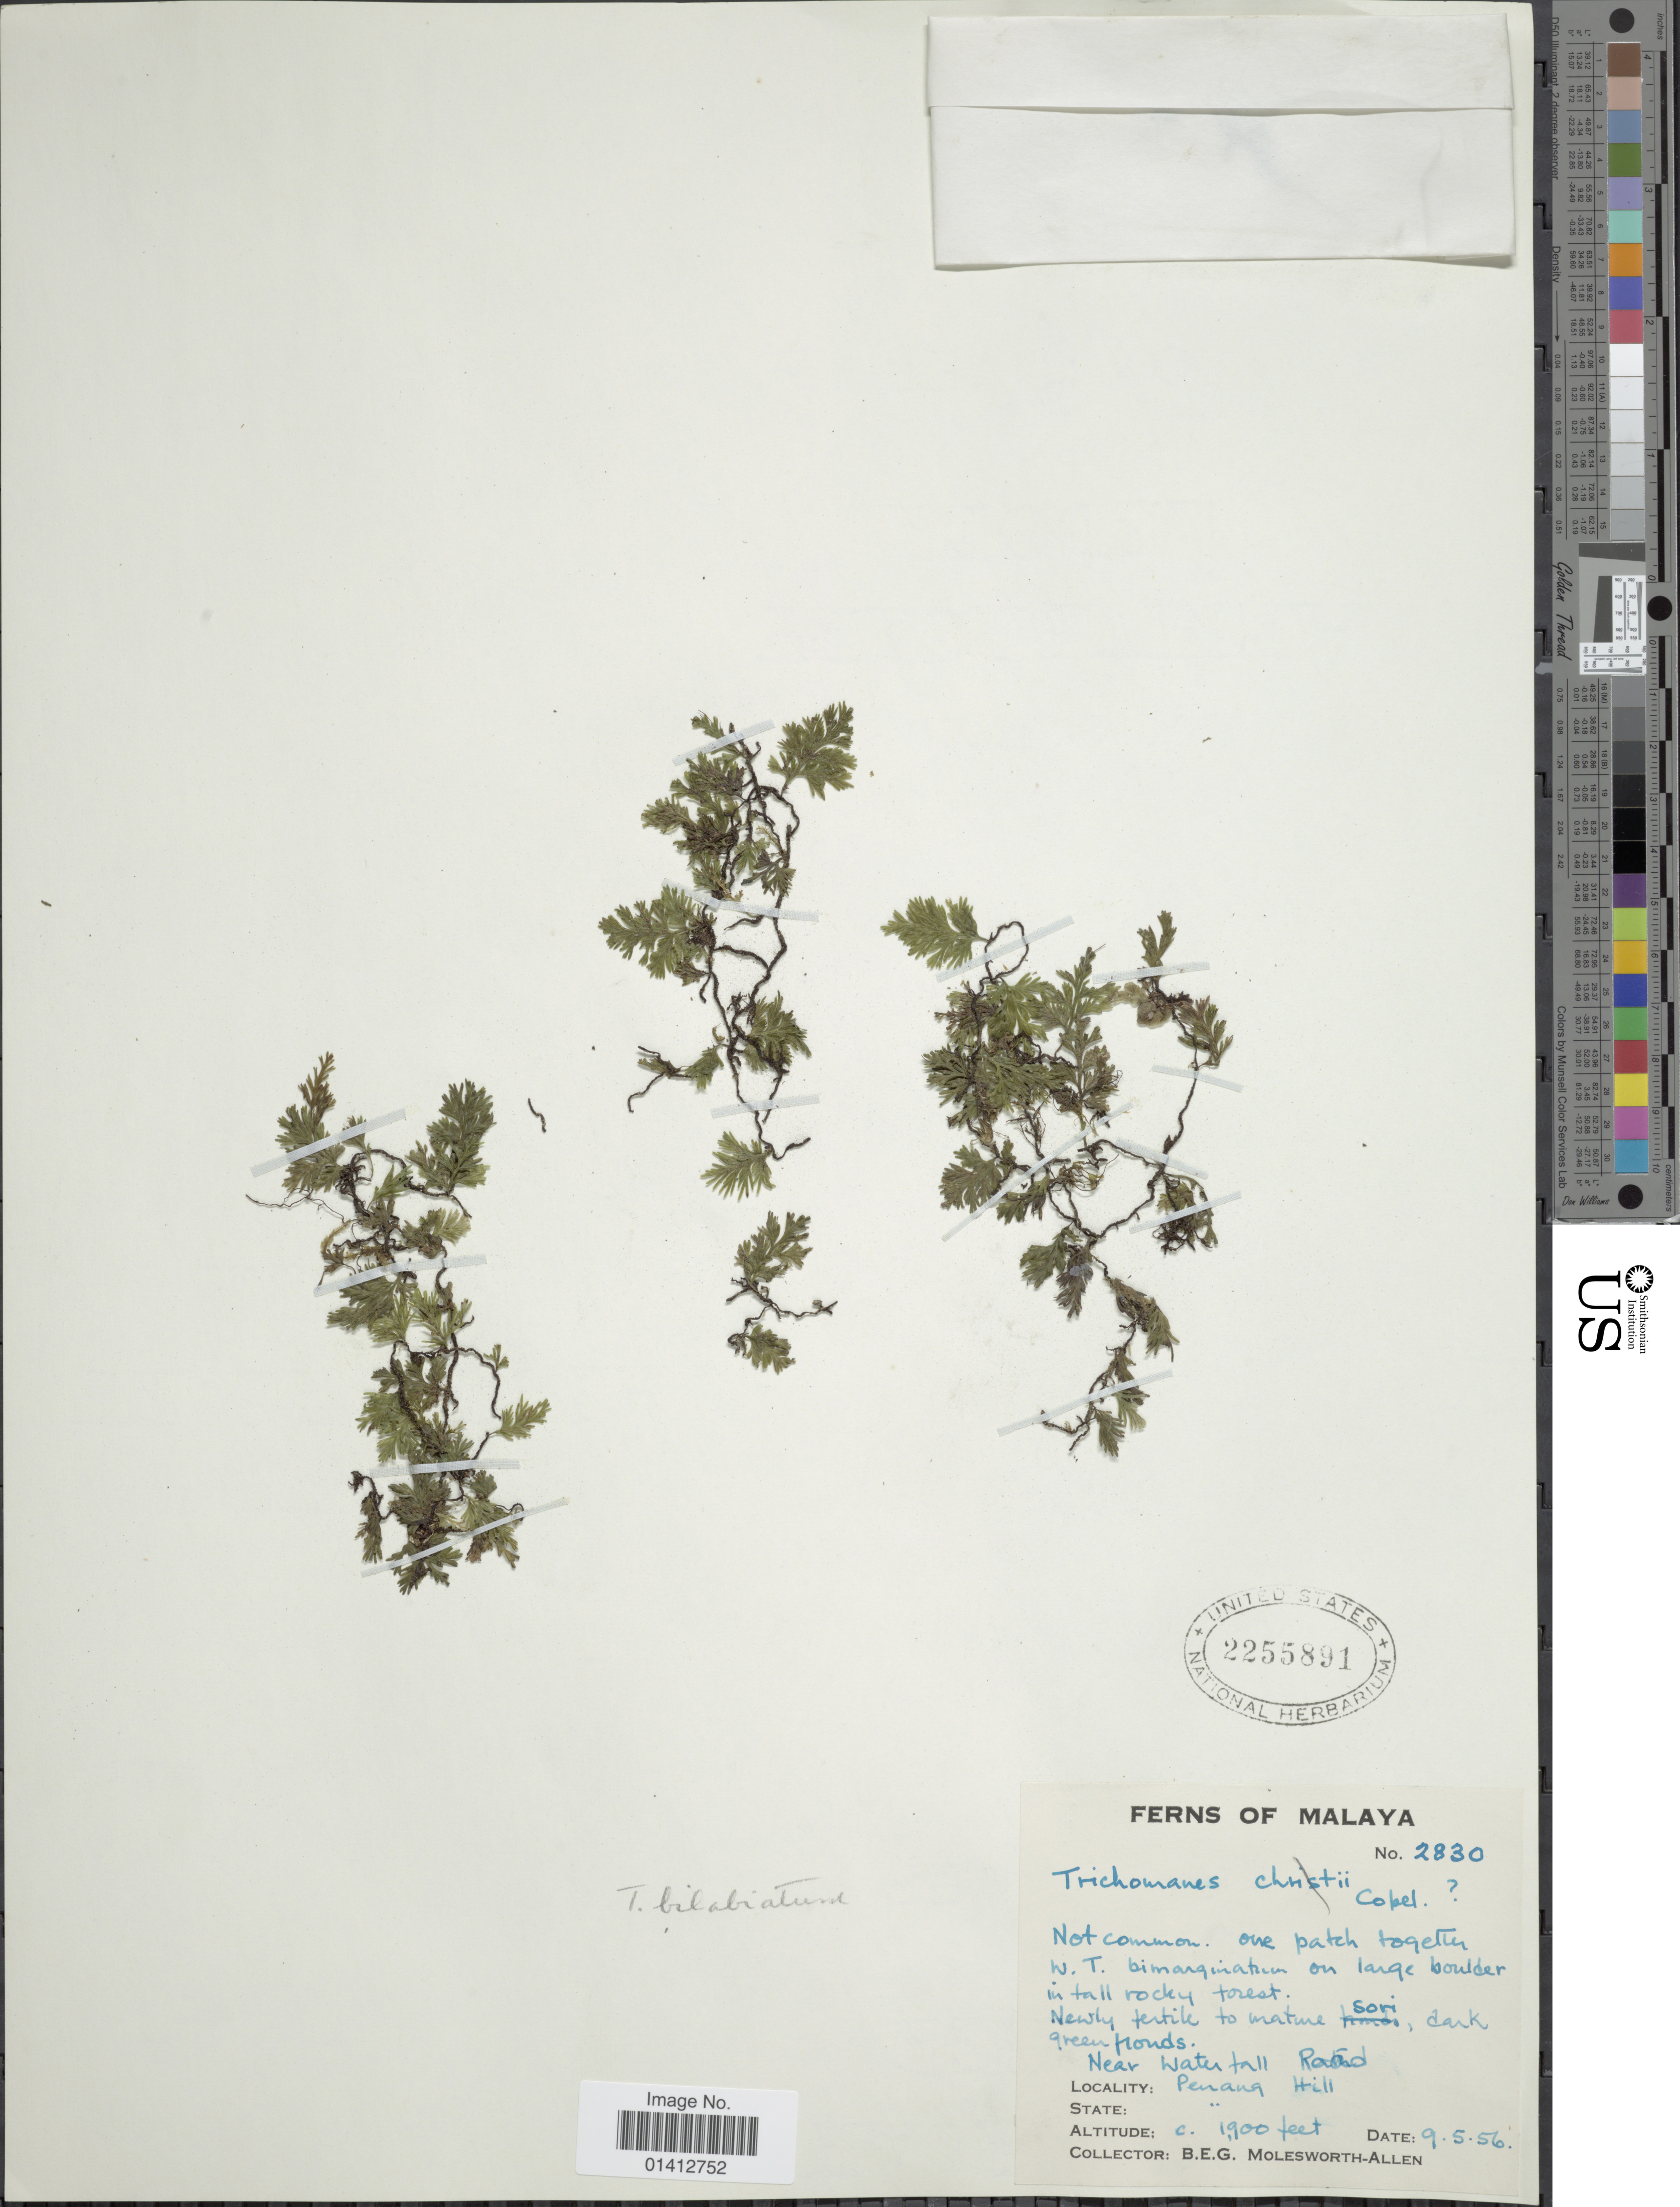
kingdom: Plantae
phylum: Tracheophyta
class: Polypodiopsida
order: Hymenophyllales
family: Hymenophyllaceae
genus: Crepidomanes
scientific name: Crepidomanes bilabiatum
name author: (Nees ex Blume) Copel.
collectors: B. E. G. Molesworth-Allen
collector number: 2830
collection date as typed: Transcribed d/m/y: 9/5/56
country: Malaysia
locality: Near waterfall Road, penang Hill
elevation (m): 579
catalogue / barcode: US 2255891